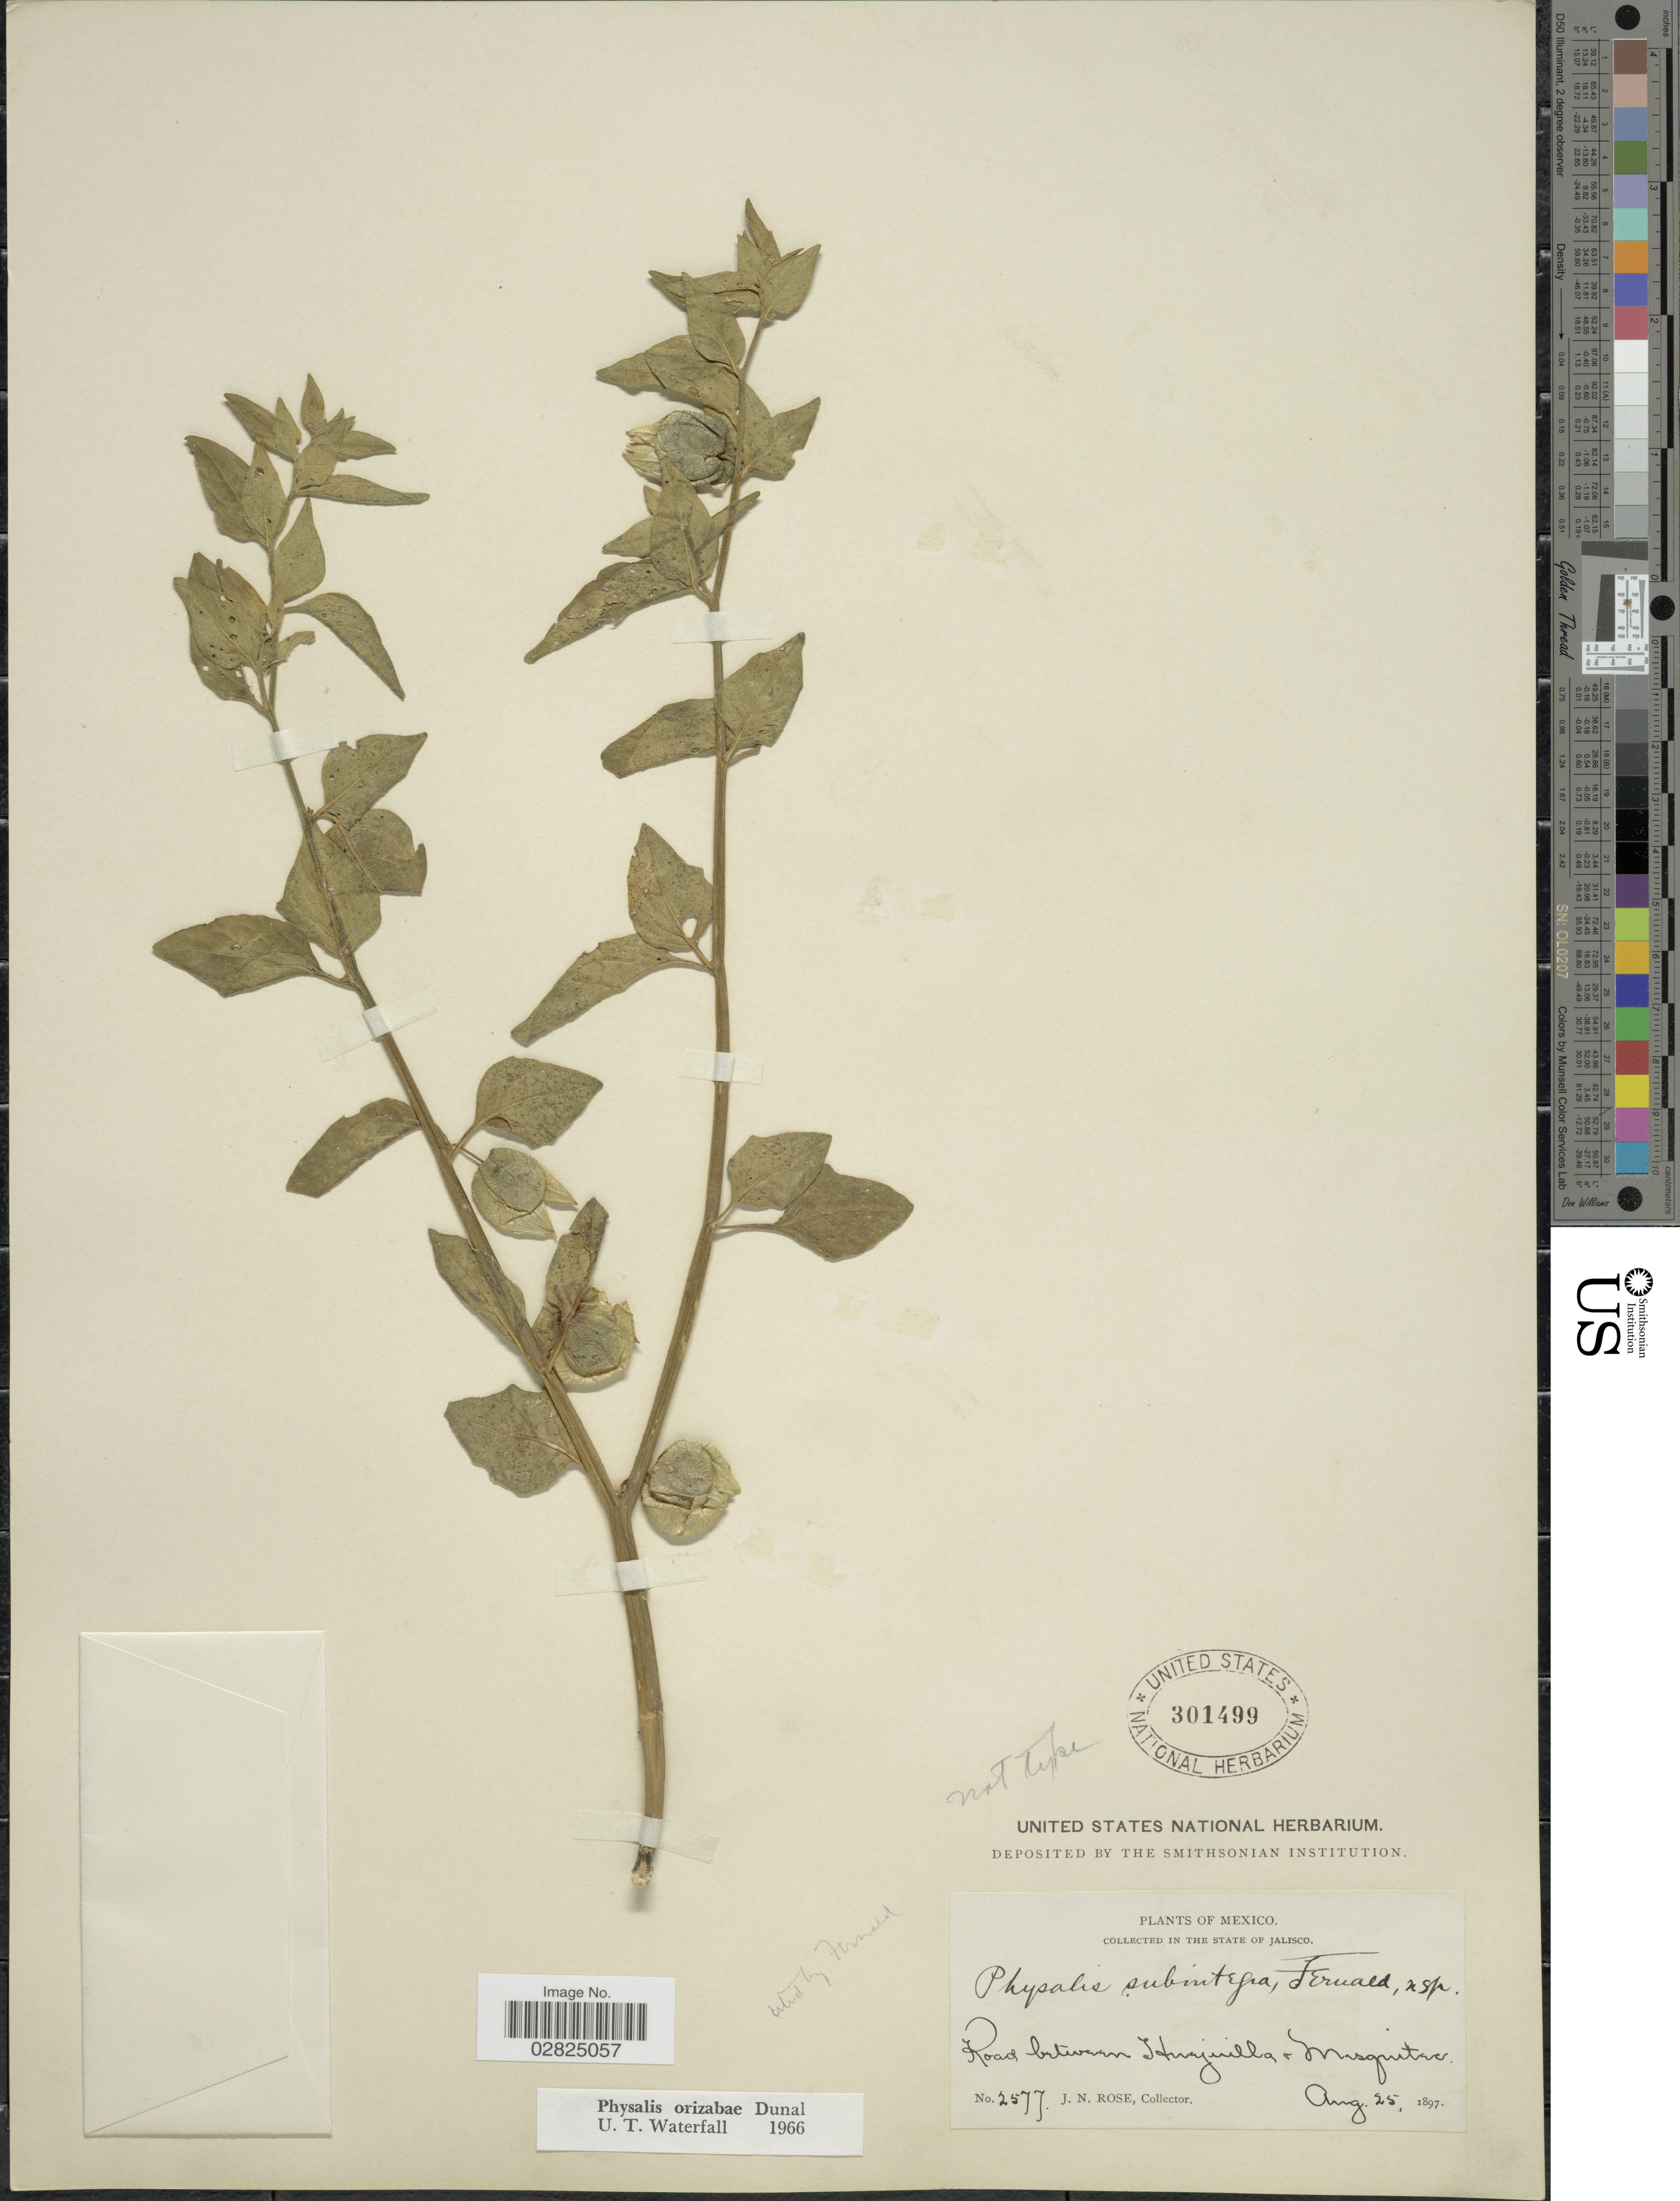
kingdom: Plantae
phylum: Tracheophyta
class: Magnoliopsida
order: Solanales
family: Solanaceae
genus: Physalis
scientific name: Physalis orizabae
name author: Dunal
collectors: J. N. Rose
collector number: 2577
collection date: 1897-08-25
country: Mexico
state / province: Jalisco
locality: Road between Huejuilla & Mezquitec.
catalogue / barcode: US 301499